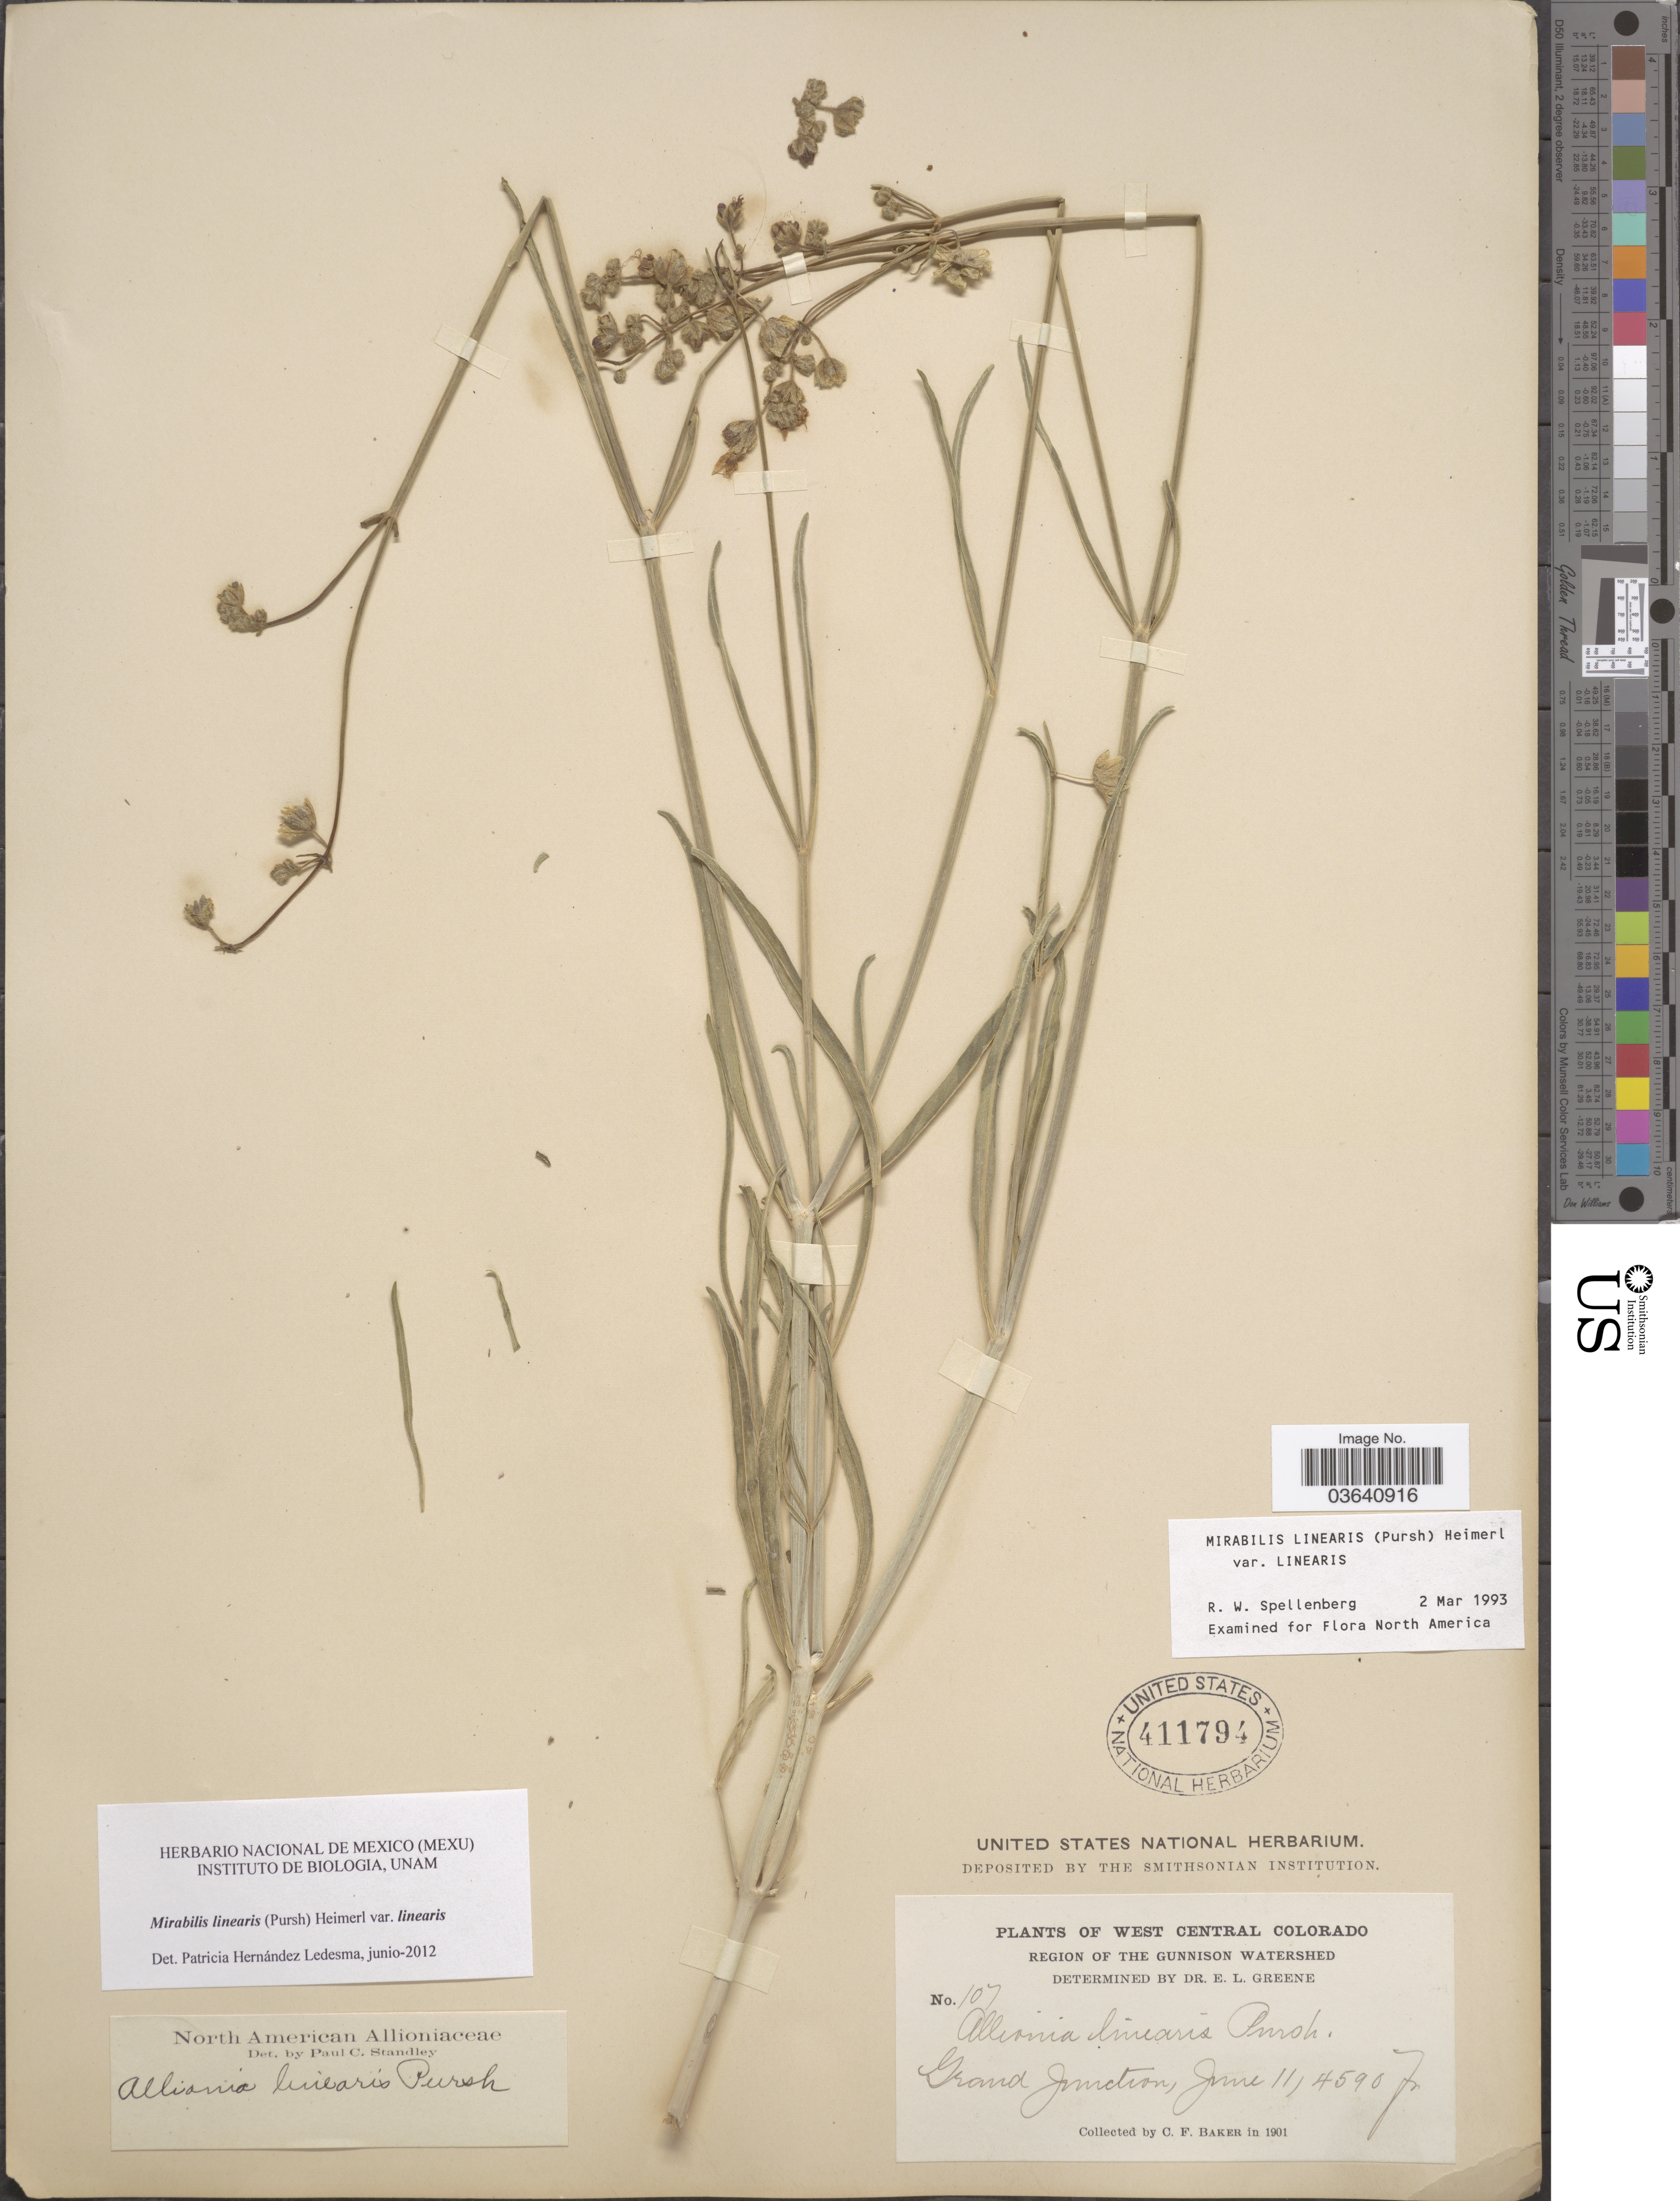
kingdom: Plantae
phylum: Tracheophyta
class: Magnoliopsida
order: Caryophyllales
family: Nyctaginaceae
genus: Mirabilis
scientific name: Mirabilis linearis var. linearis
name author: (Pursh) Heimerl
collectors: C. F. Baker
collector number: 107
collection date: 1901-06-11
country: United States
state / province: Colorado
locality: West Central Colorado. Region of the Gunnison Watershed. Grand Junction.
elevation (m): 1399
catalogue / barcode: US 411794